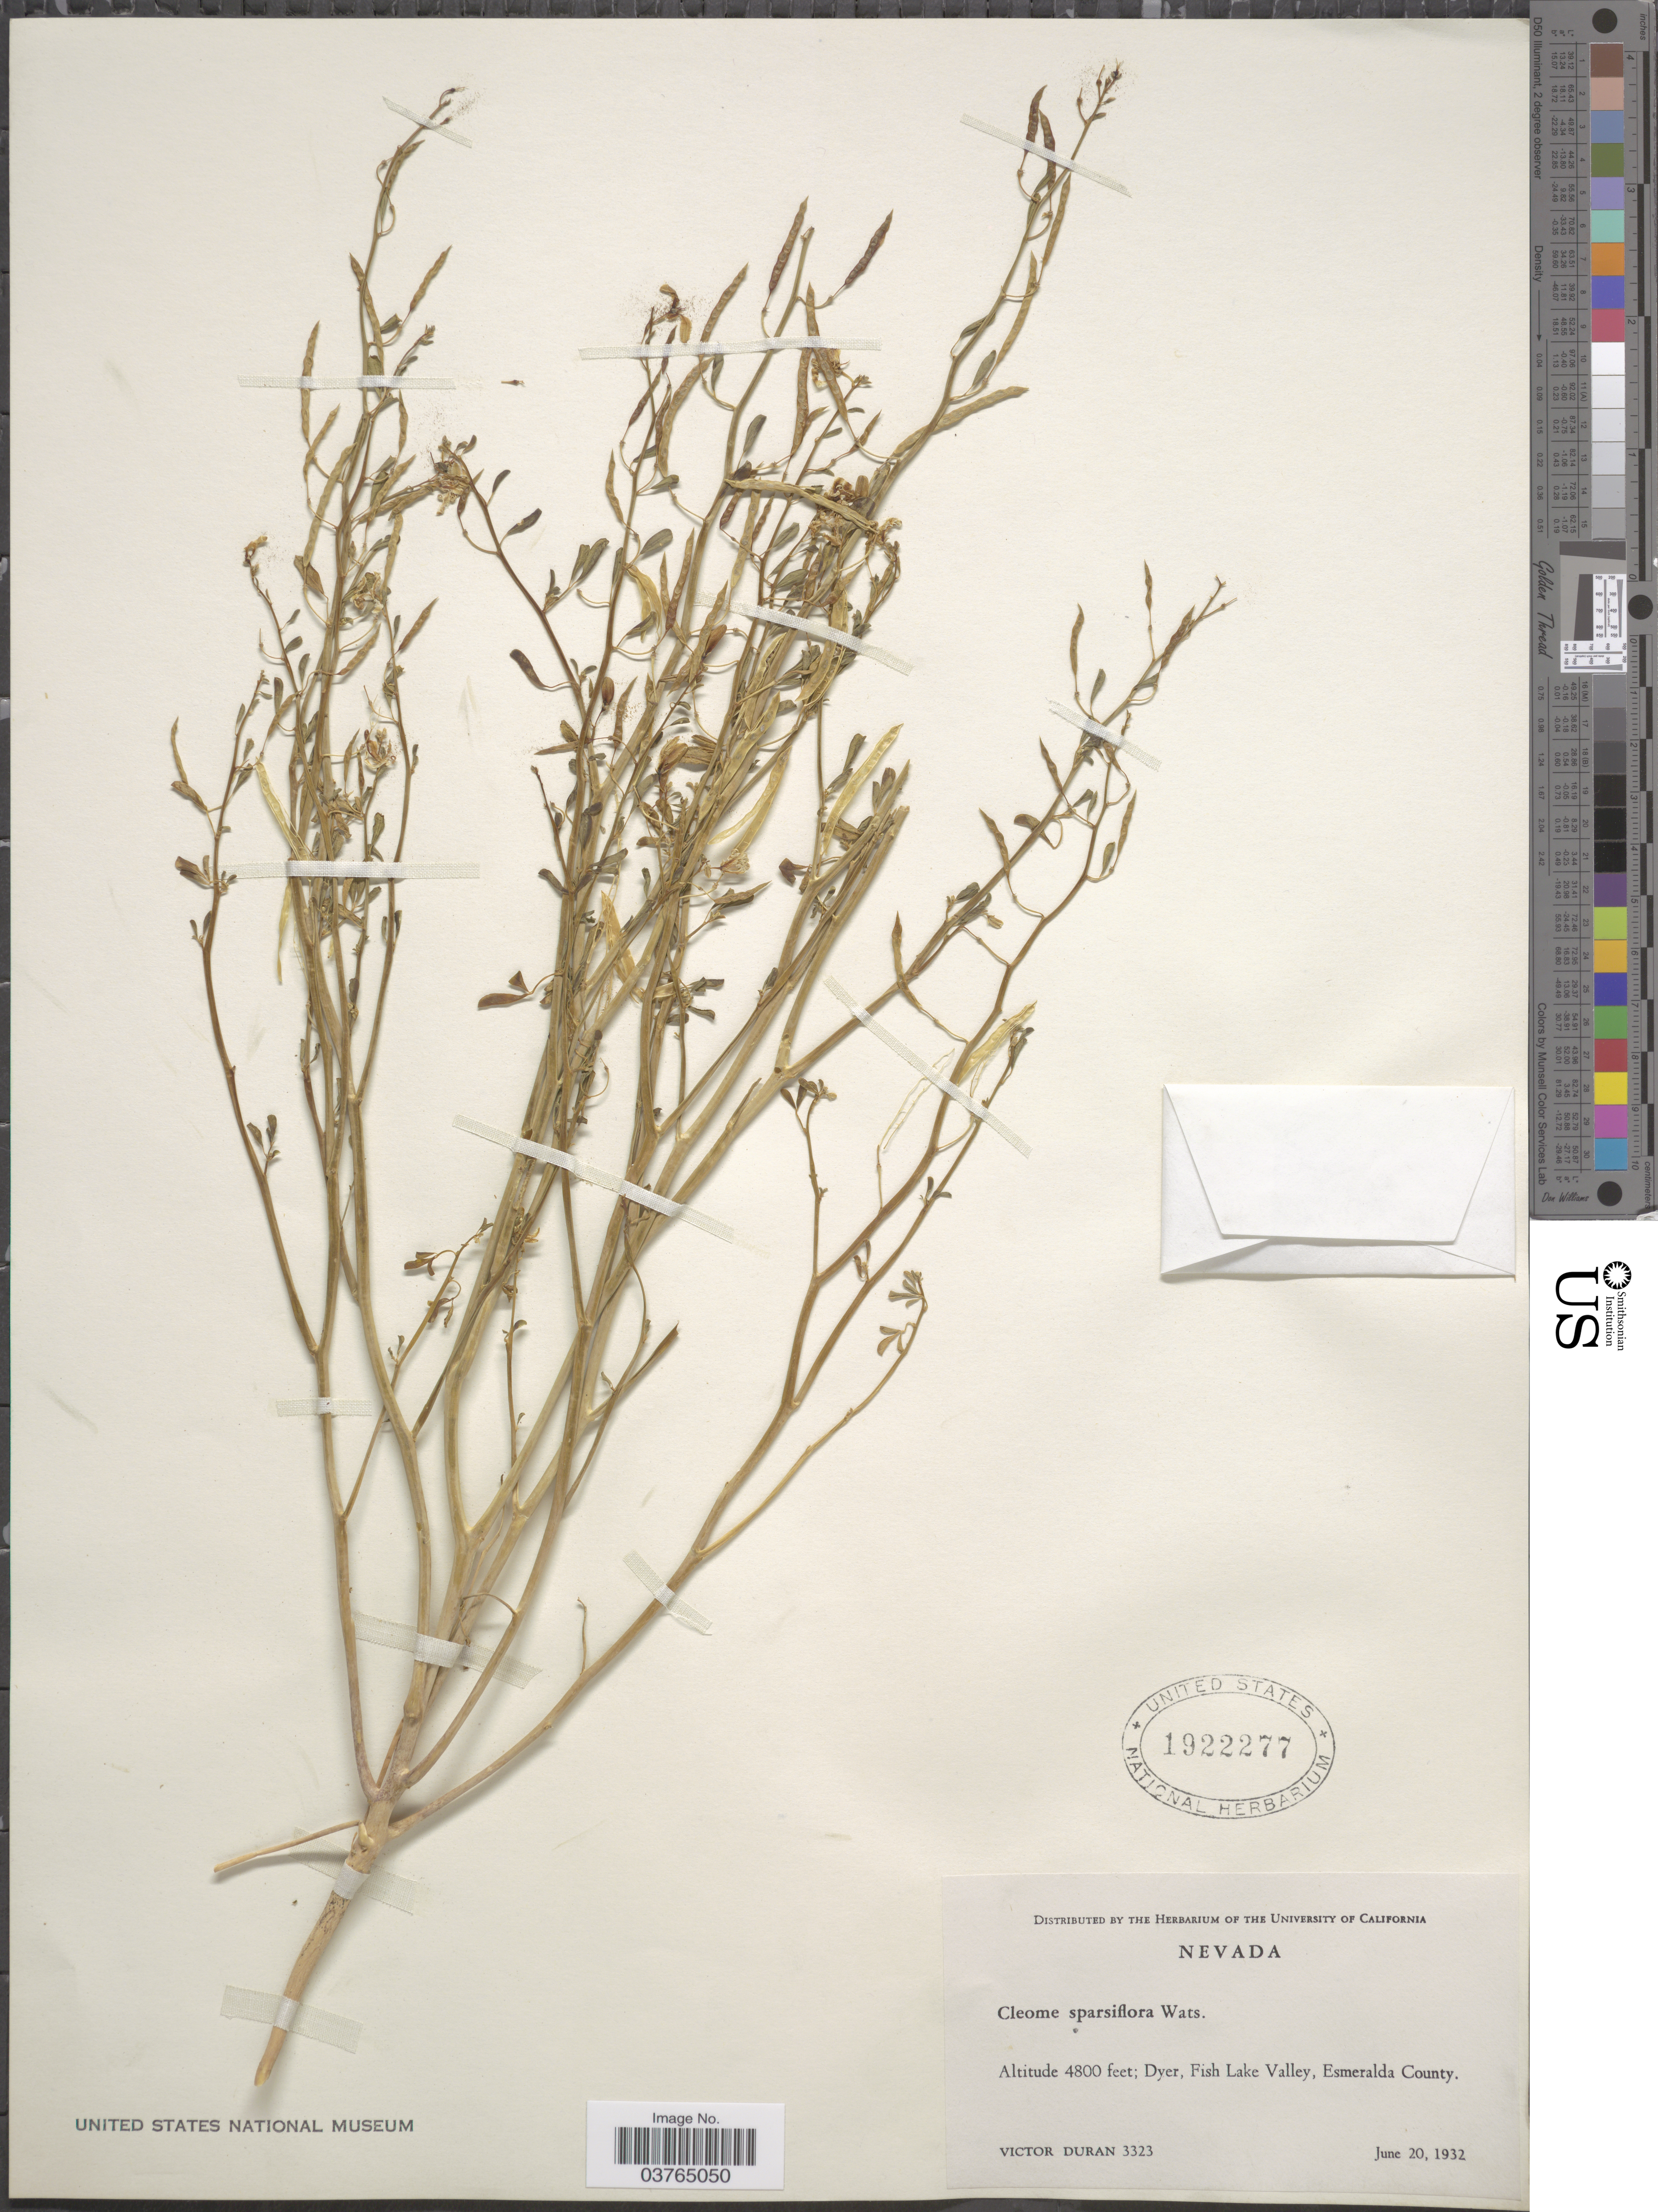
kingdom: Plantae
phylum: Tracheophyta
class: Magnoliopsida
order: Brassicales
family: Cleomaceae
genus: Cleomella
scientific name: Cleomella sparsifolia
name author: (S. Watson) J.C. Hall & Roalson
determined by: Strong, M. T., (US), Smithsonian Institution - National Museum of Natural History (UNITED STATES)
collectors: V. Duran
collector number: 3323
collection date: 1932-06-20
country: United States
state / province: Nevada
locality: Dyer, Fish Lake Valley, Esmeralda County.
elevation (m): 1463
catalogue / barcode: US 1922277